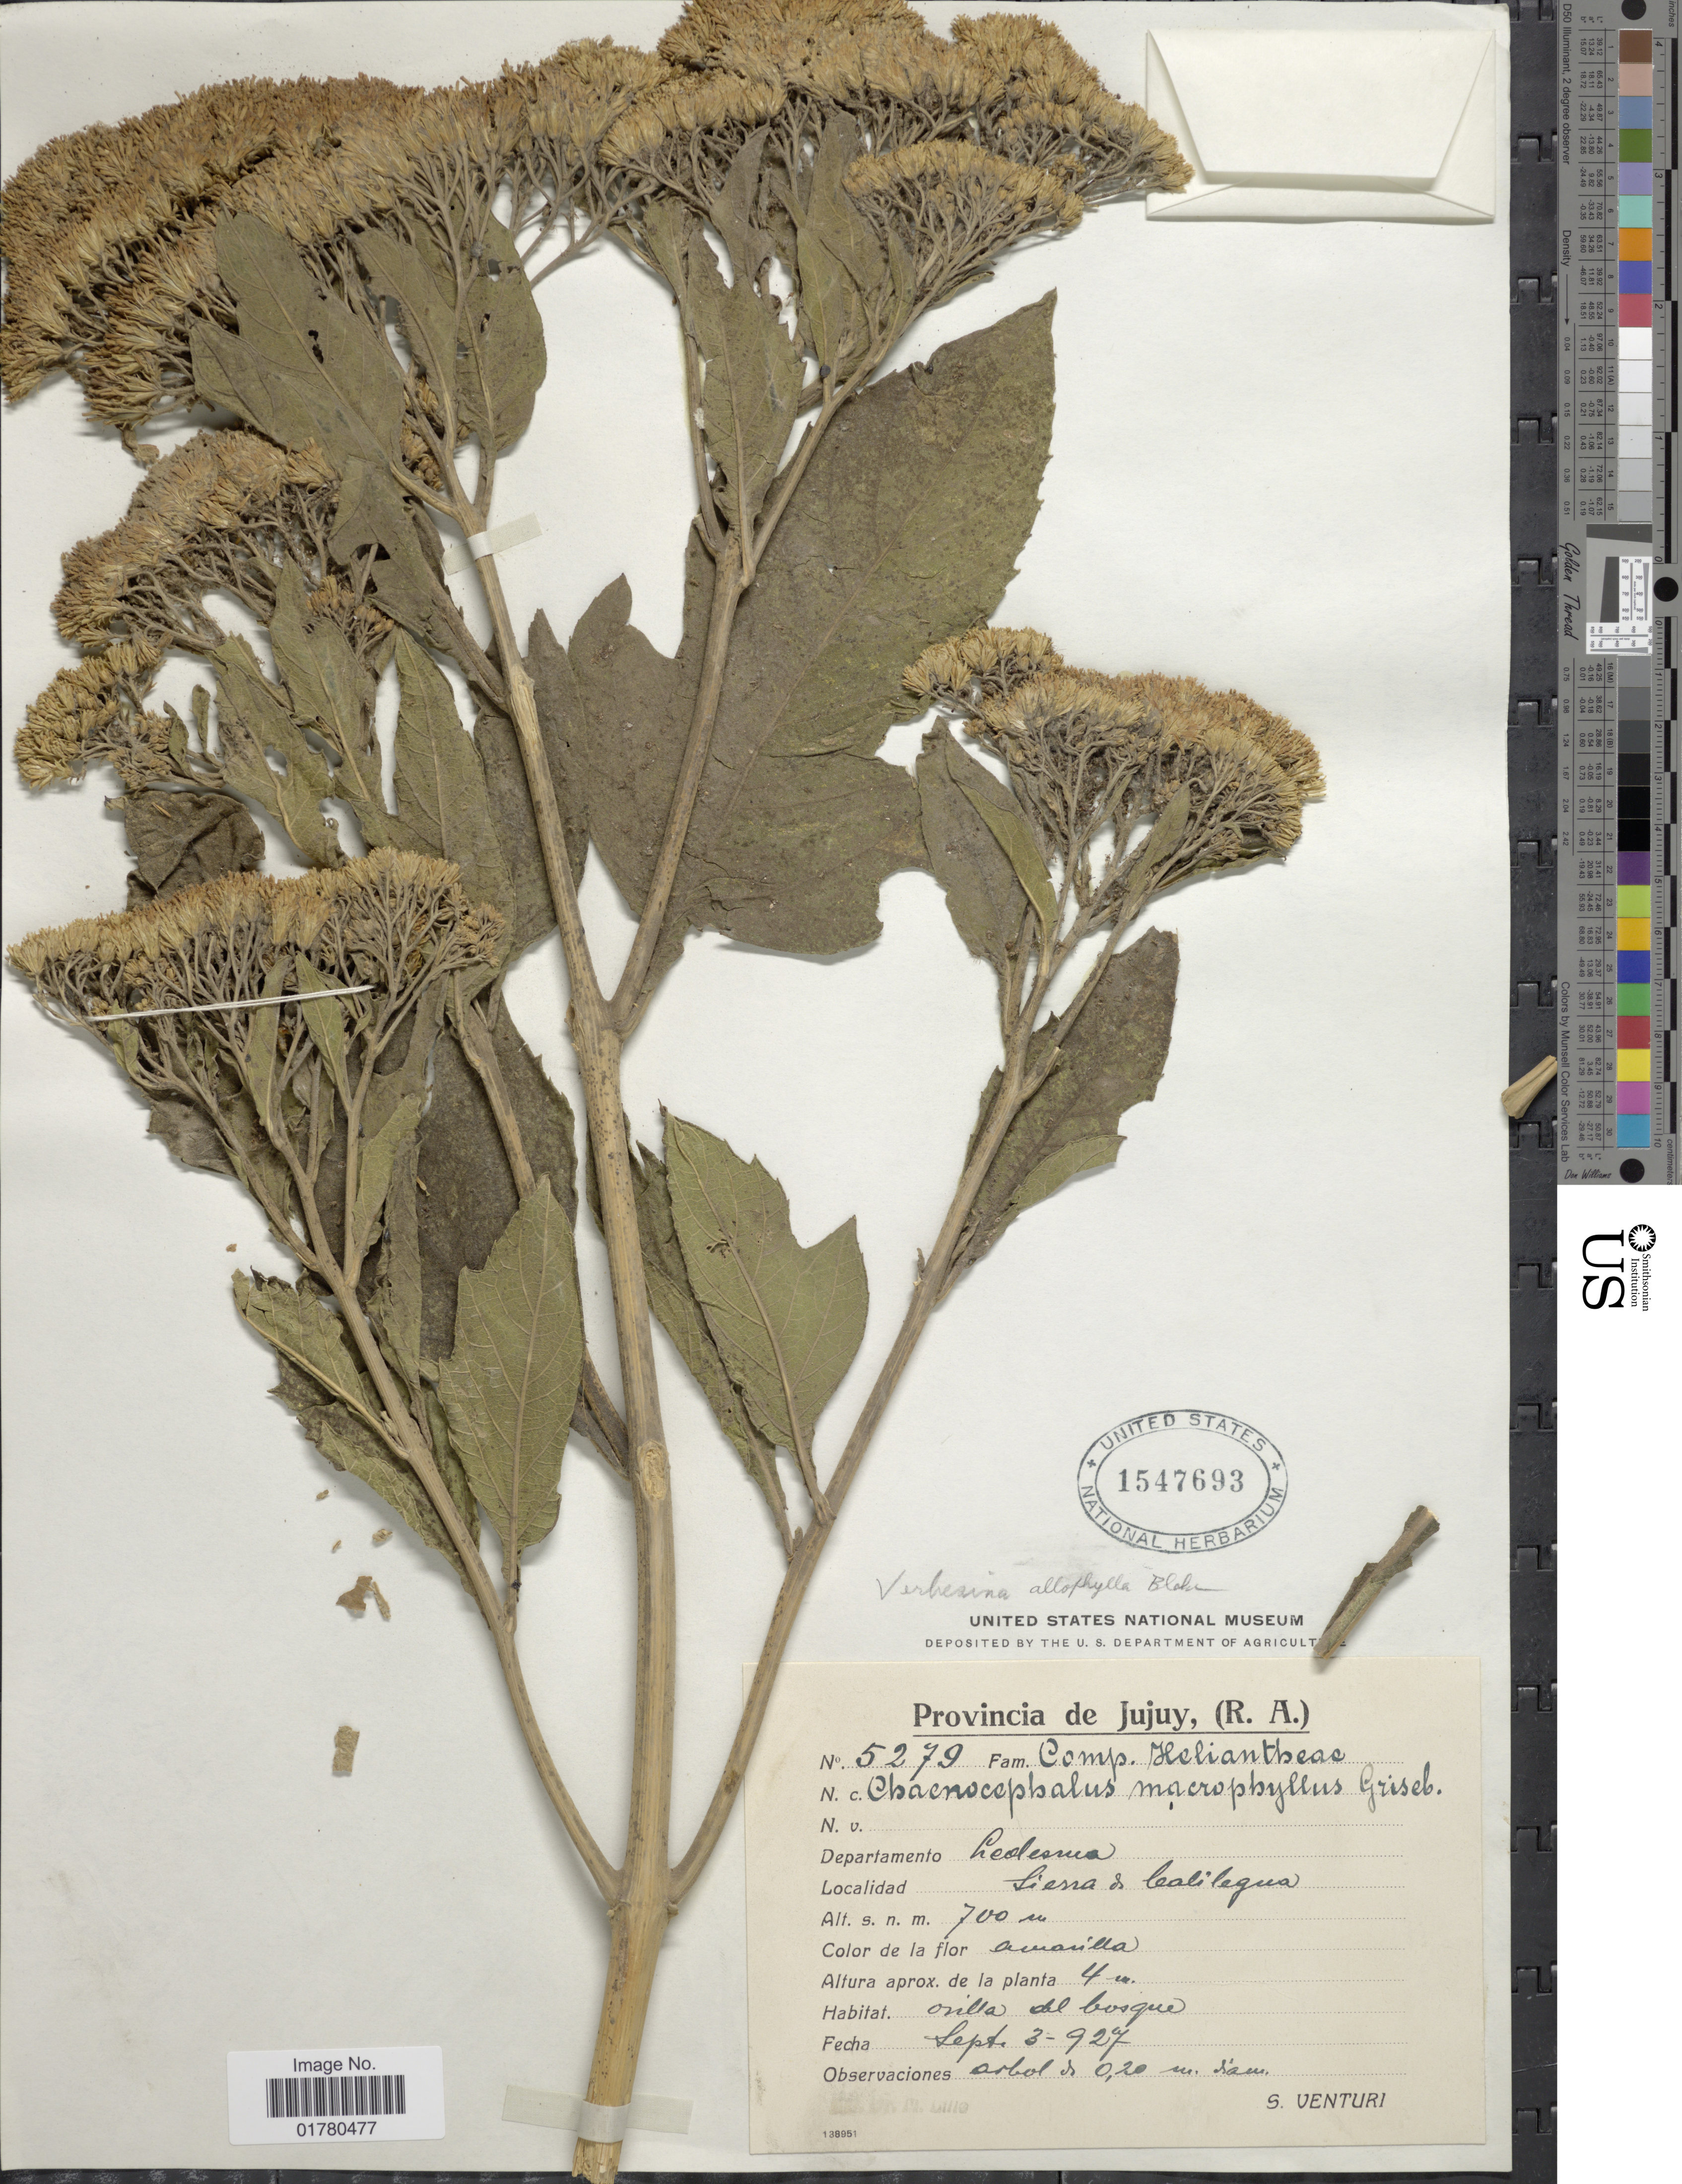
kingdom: Plantae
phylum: Tracheophyta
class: Magnoliopsida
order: Asterales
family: Asteraceae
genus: Verbesina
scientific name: Verbesina allophylla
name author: Blake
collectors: S. Venturi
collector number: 5279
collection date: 1927-09-03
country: Argentina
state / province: Jujuy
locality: (R.A) Departamento Ledesma, Sierra de Calilegua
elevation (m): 700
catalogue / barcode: US 1547693